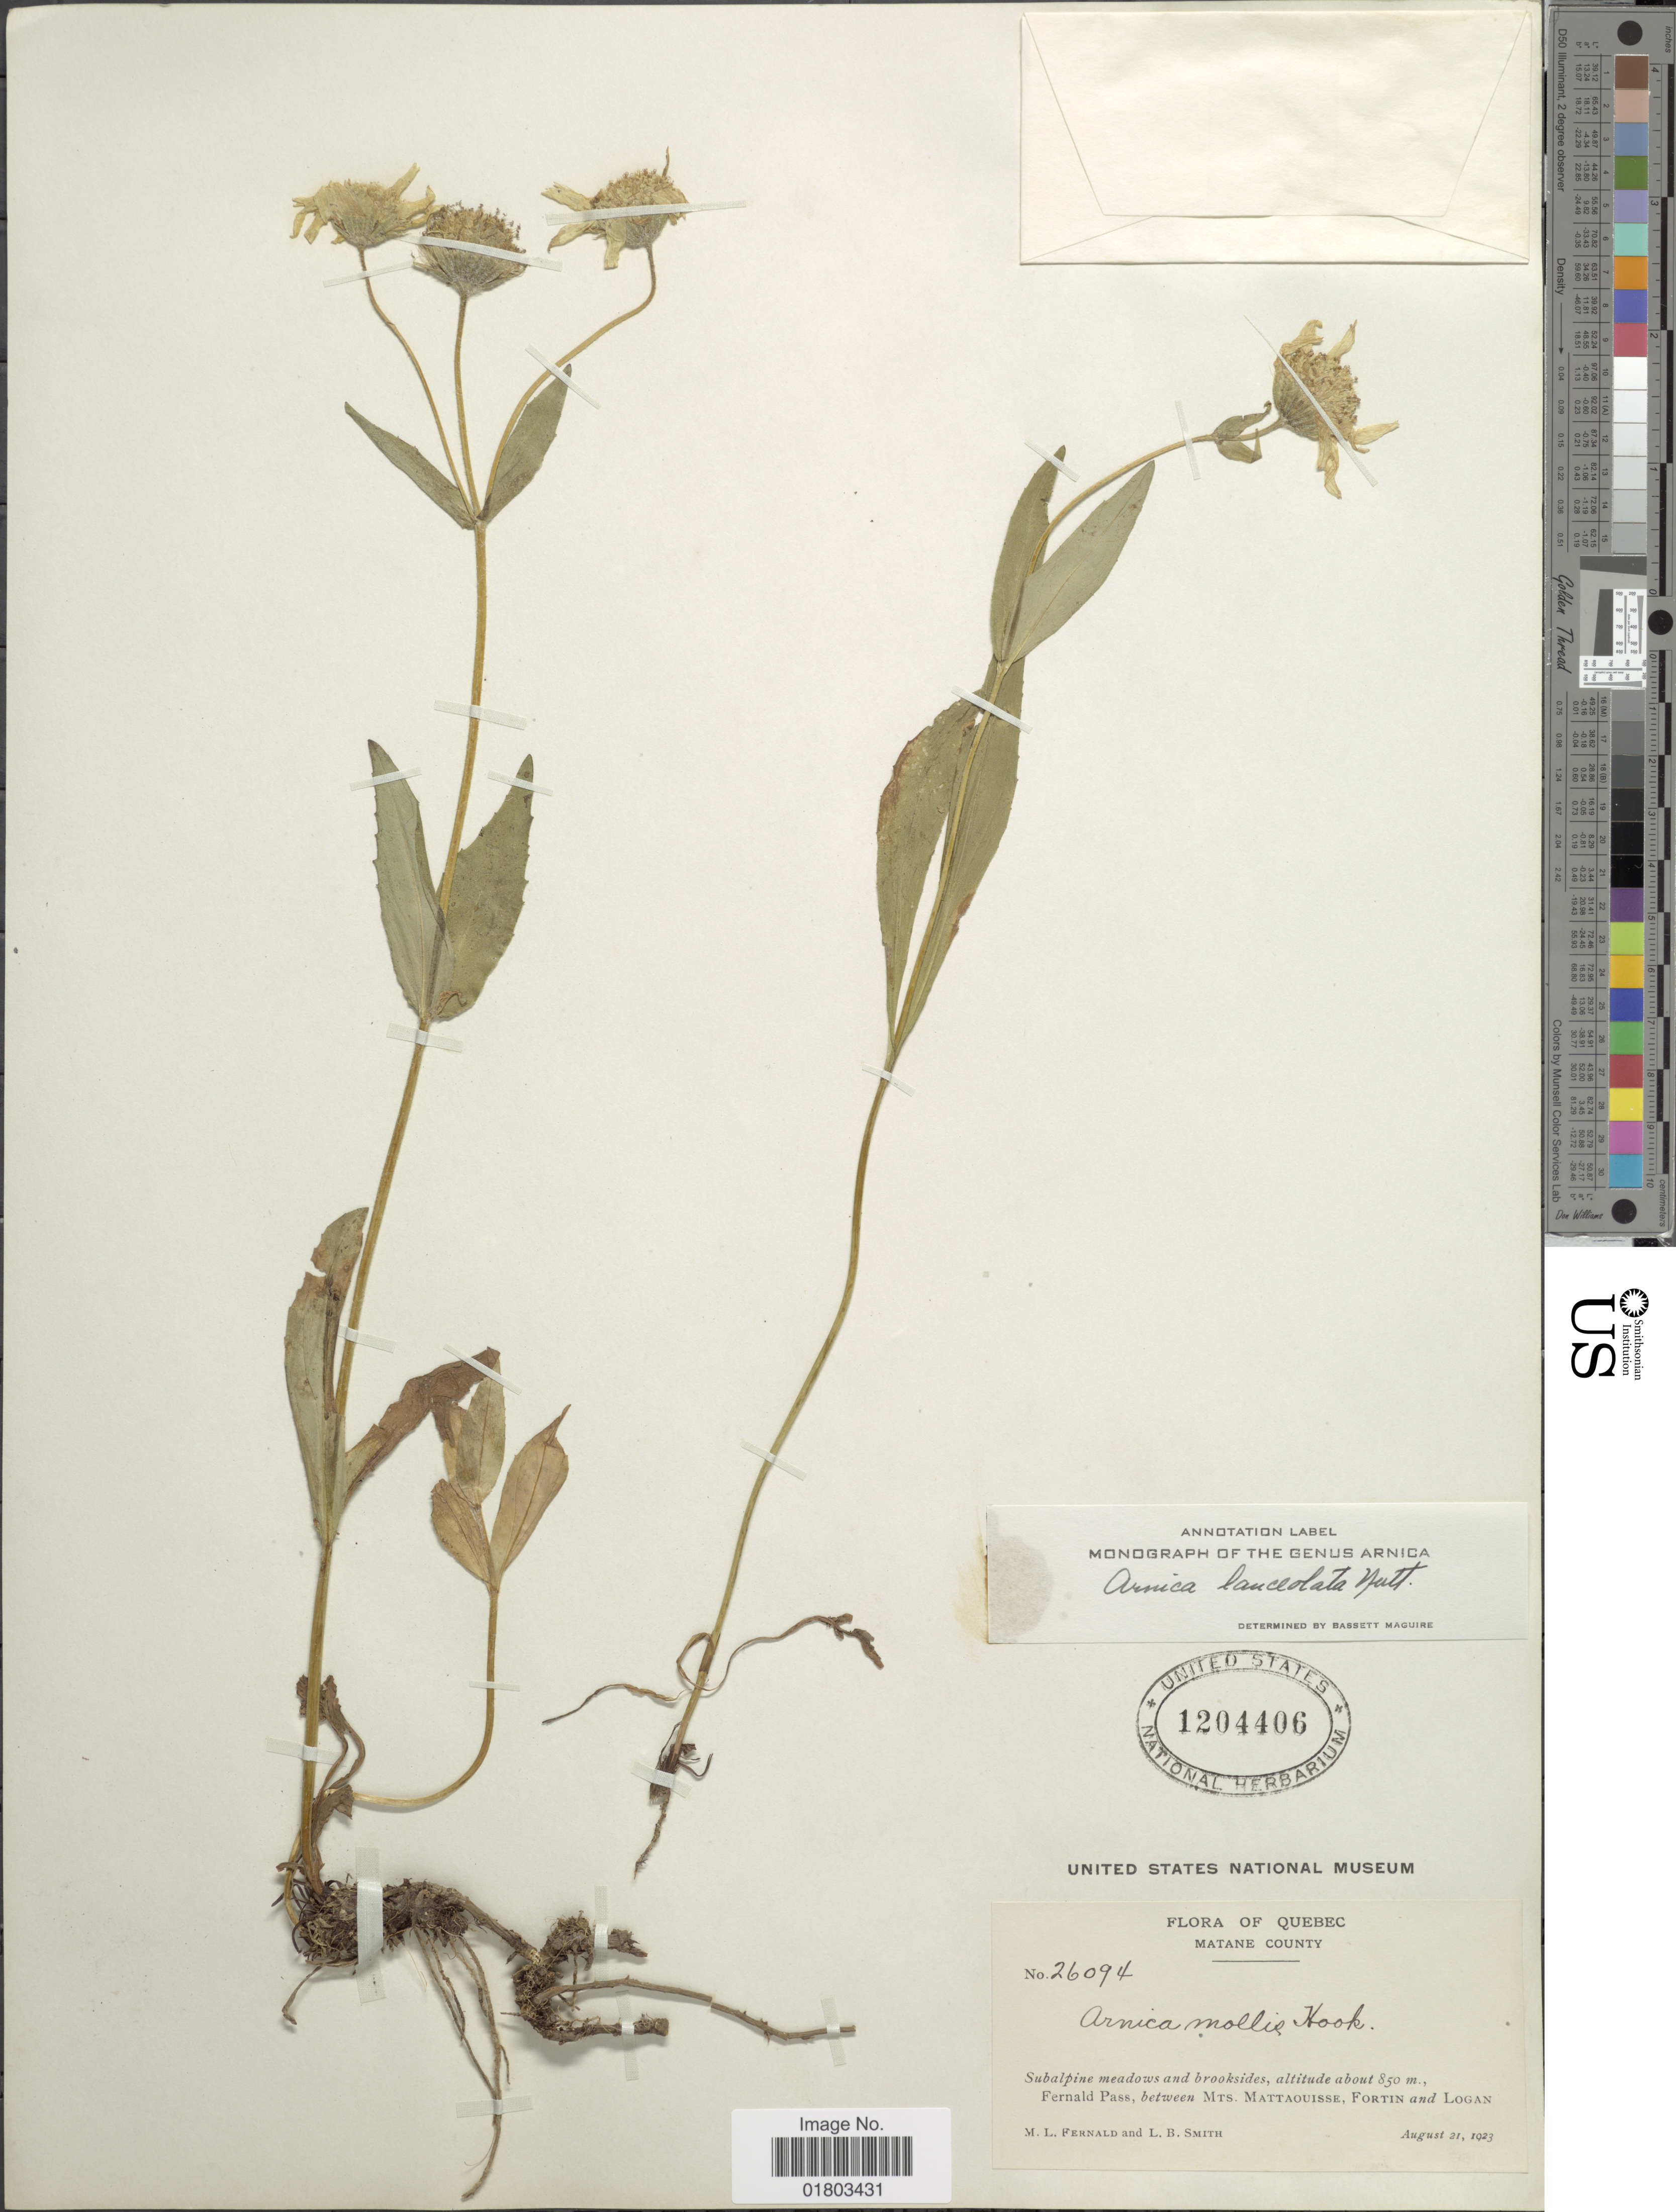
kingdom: Plantae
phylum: Tracheophyta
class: Magnoliopsida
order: Asterales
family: Asteraceae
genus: Arnica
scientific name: Arnica lanceolata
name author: Nutt.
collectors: M. L. Fernald & L. Smith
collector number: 26094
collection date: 1923-08-21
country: Canada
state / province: Quebec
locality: Matane County, Subalpine meadows and brooksides, Fernald Pass, between Mts. Mattaouisse, Fortin and Logan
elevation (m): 850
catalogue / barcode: US 1204406